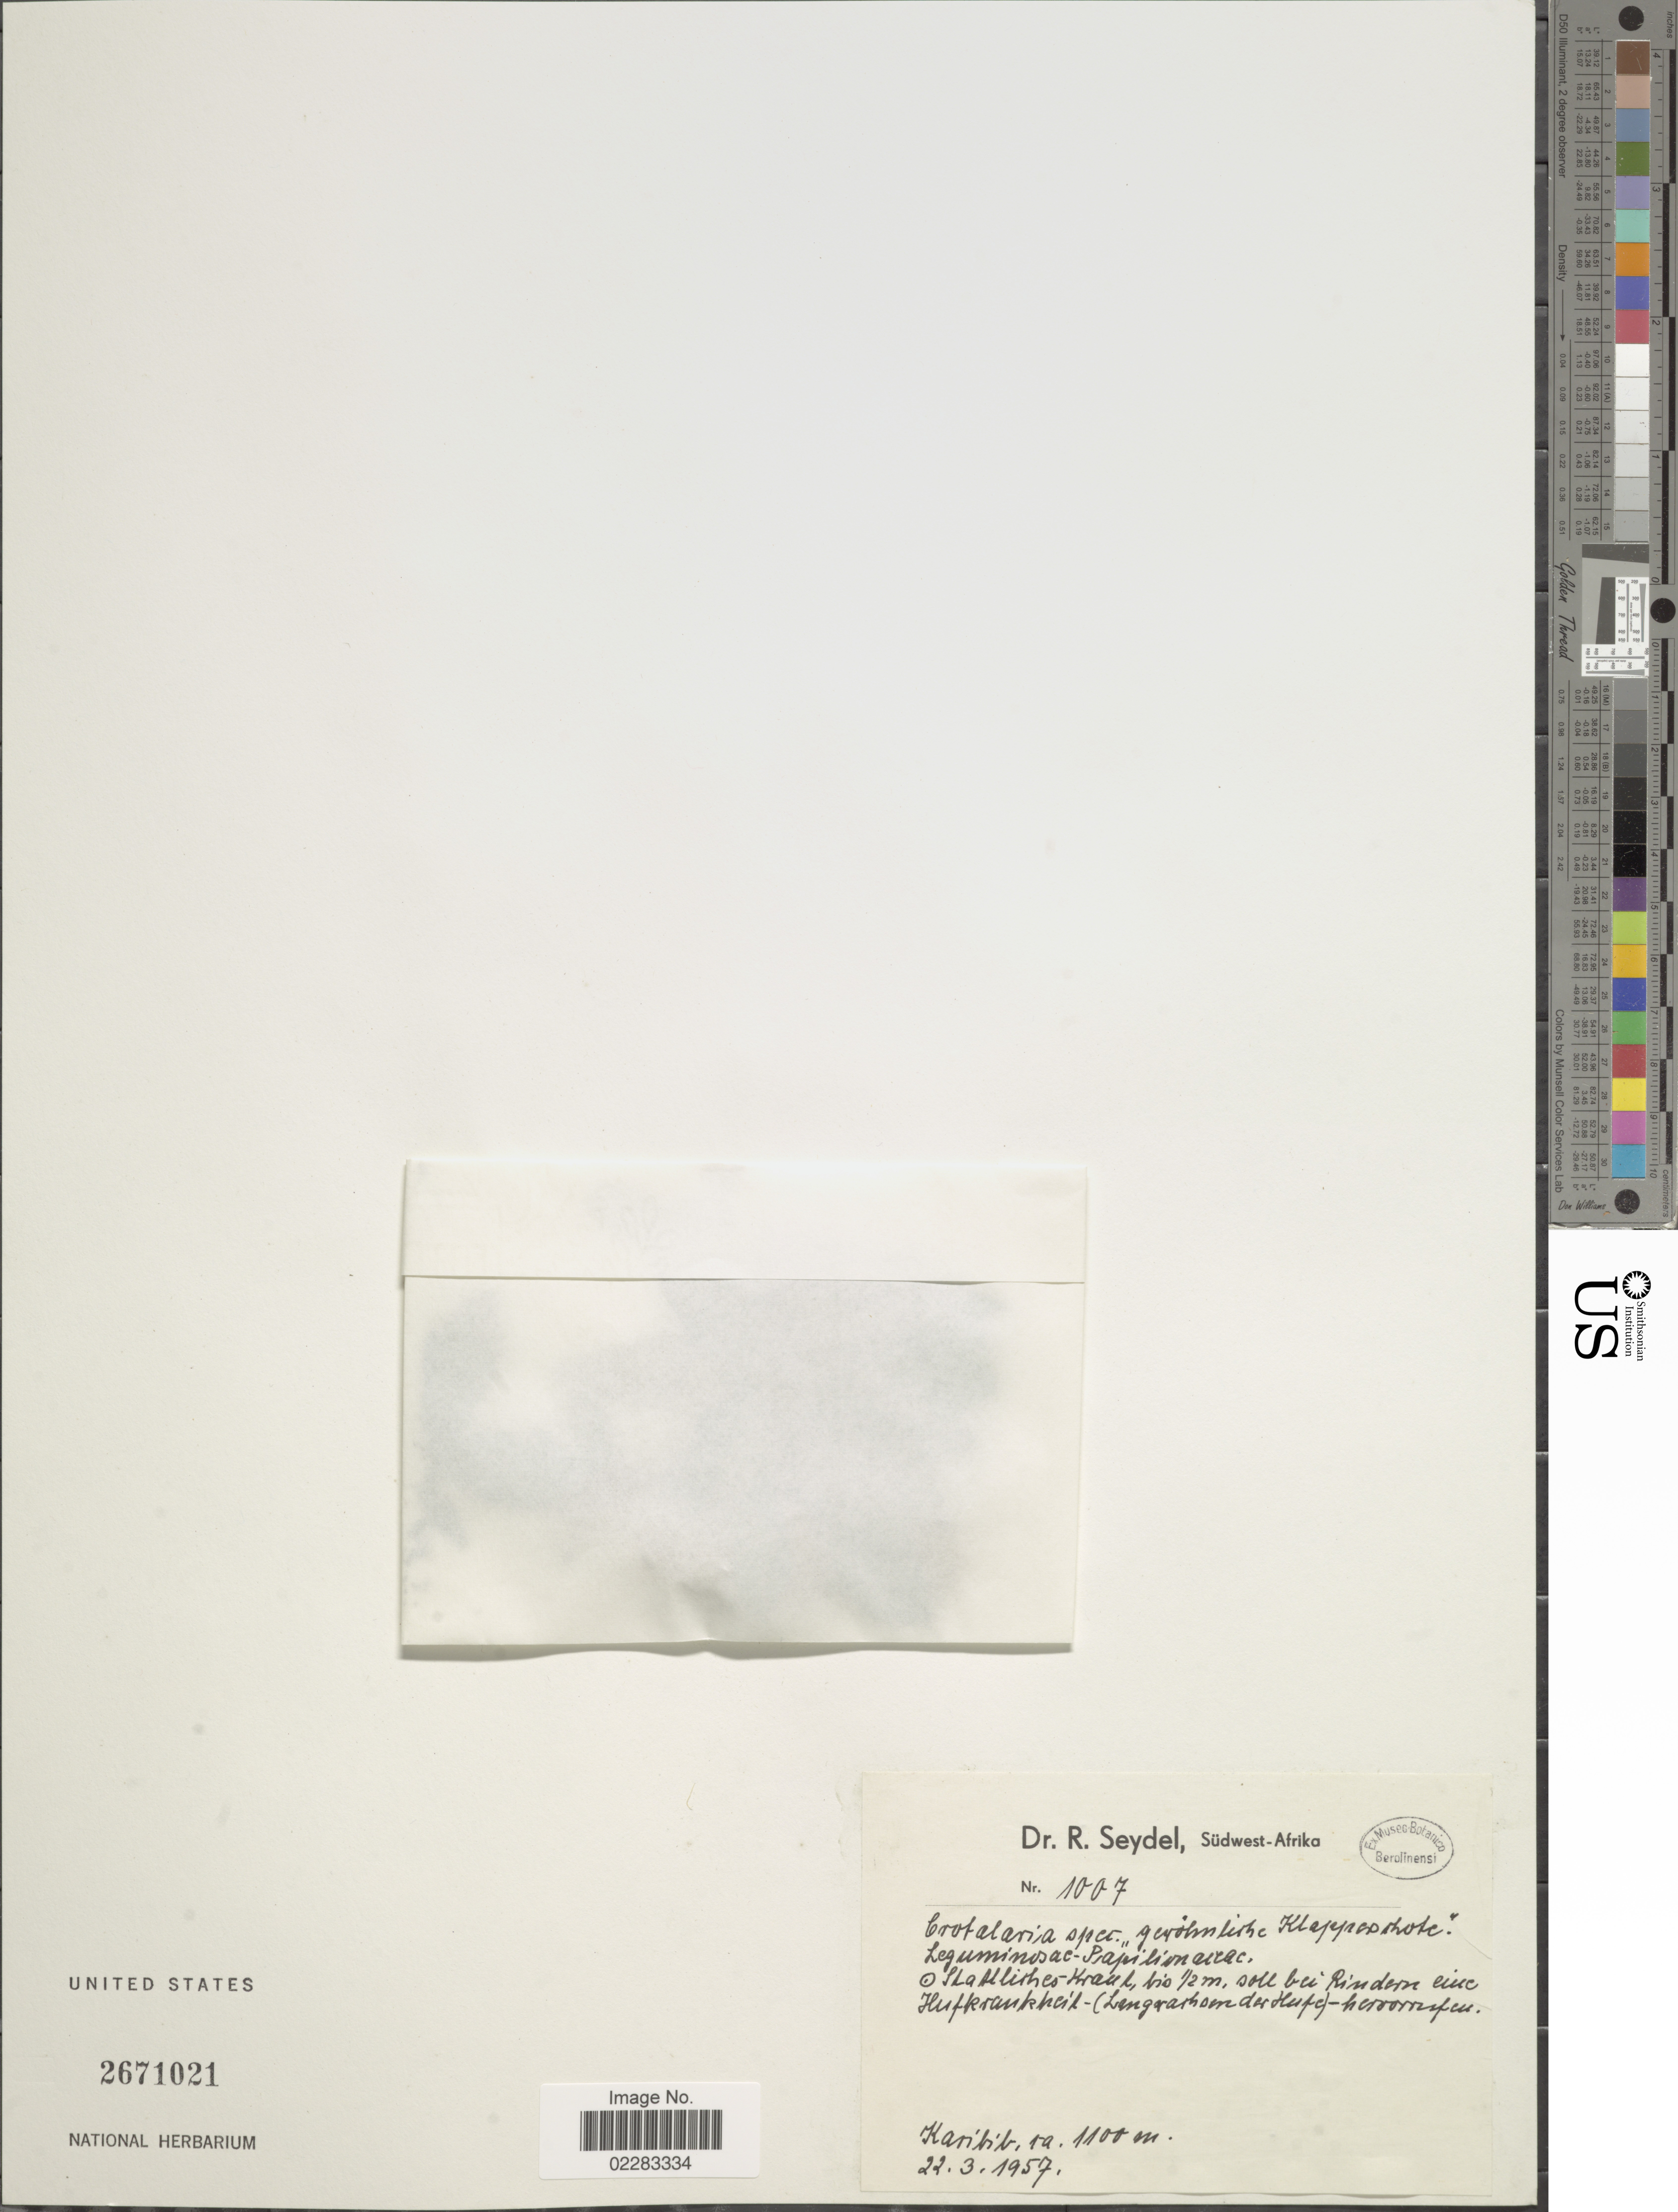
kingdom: Plantae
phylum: Tracheophyta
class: Magnoliopsida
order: Fabales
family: Fabaceae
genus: Crotalaria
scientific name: Crotalaria sp.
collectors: R. Seydel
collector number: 1007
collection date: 1957-03-22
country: Namibia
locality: Südwest-Afrika, Karibib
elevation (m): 1100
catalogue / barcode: US 2671021